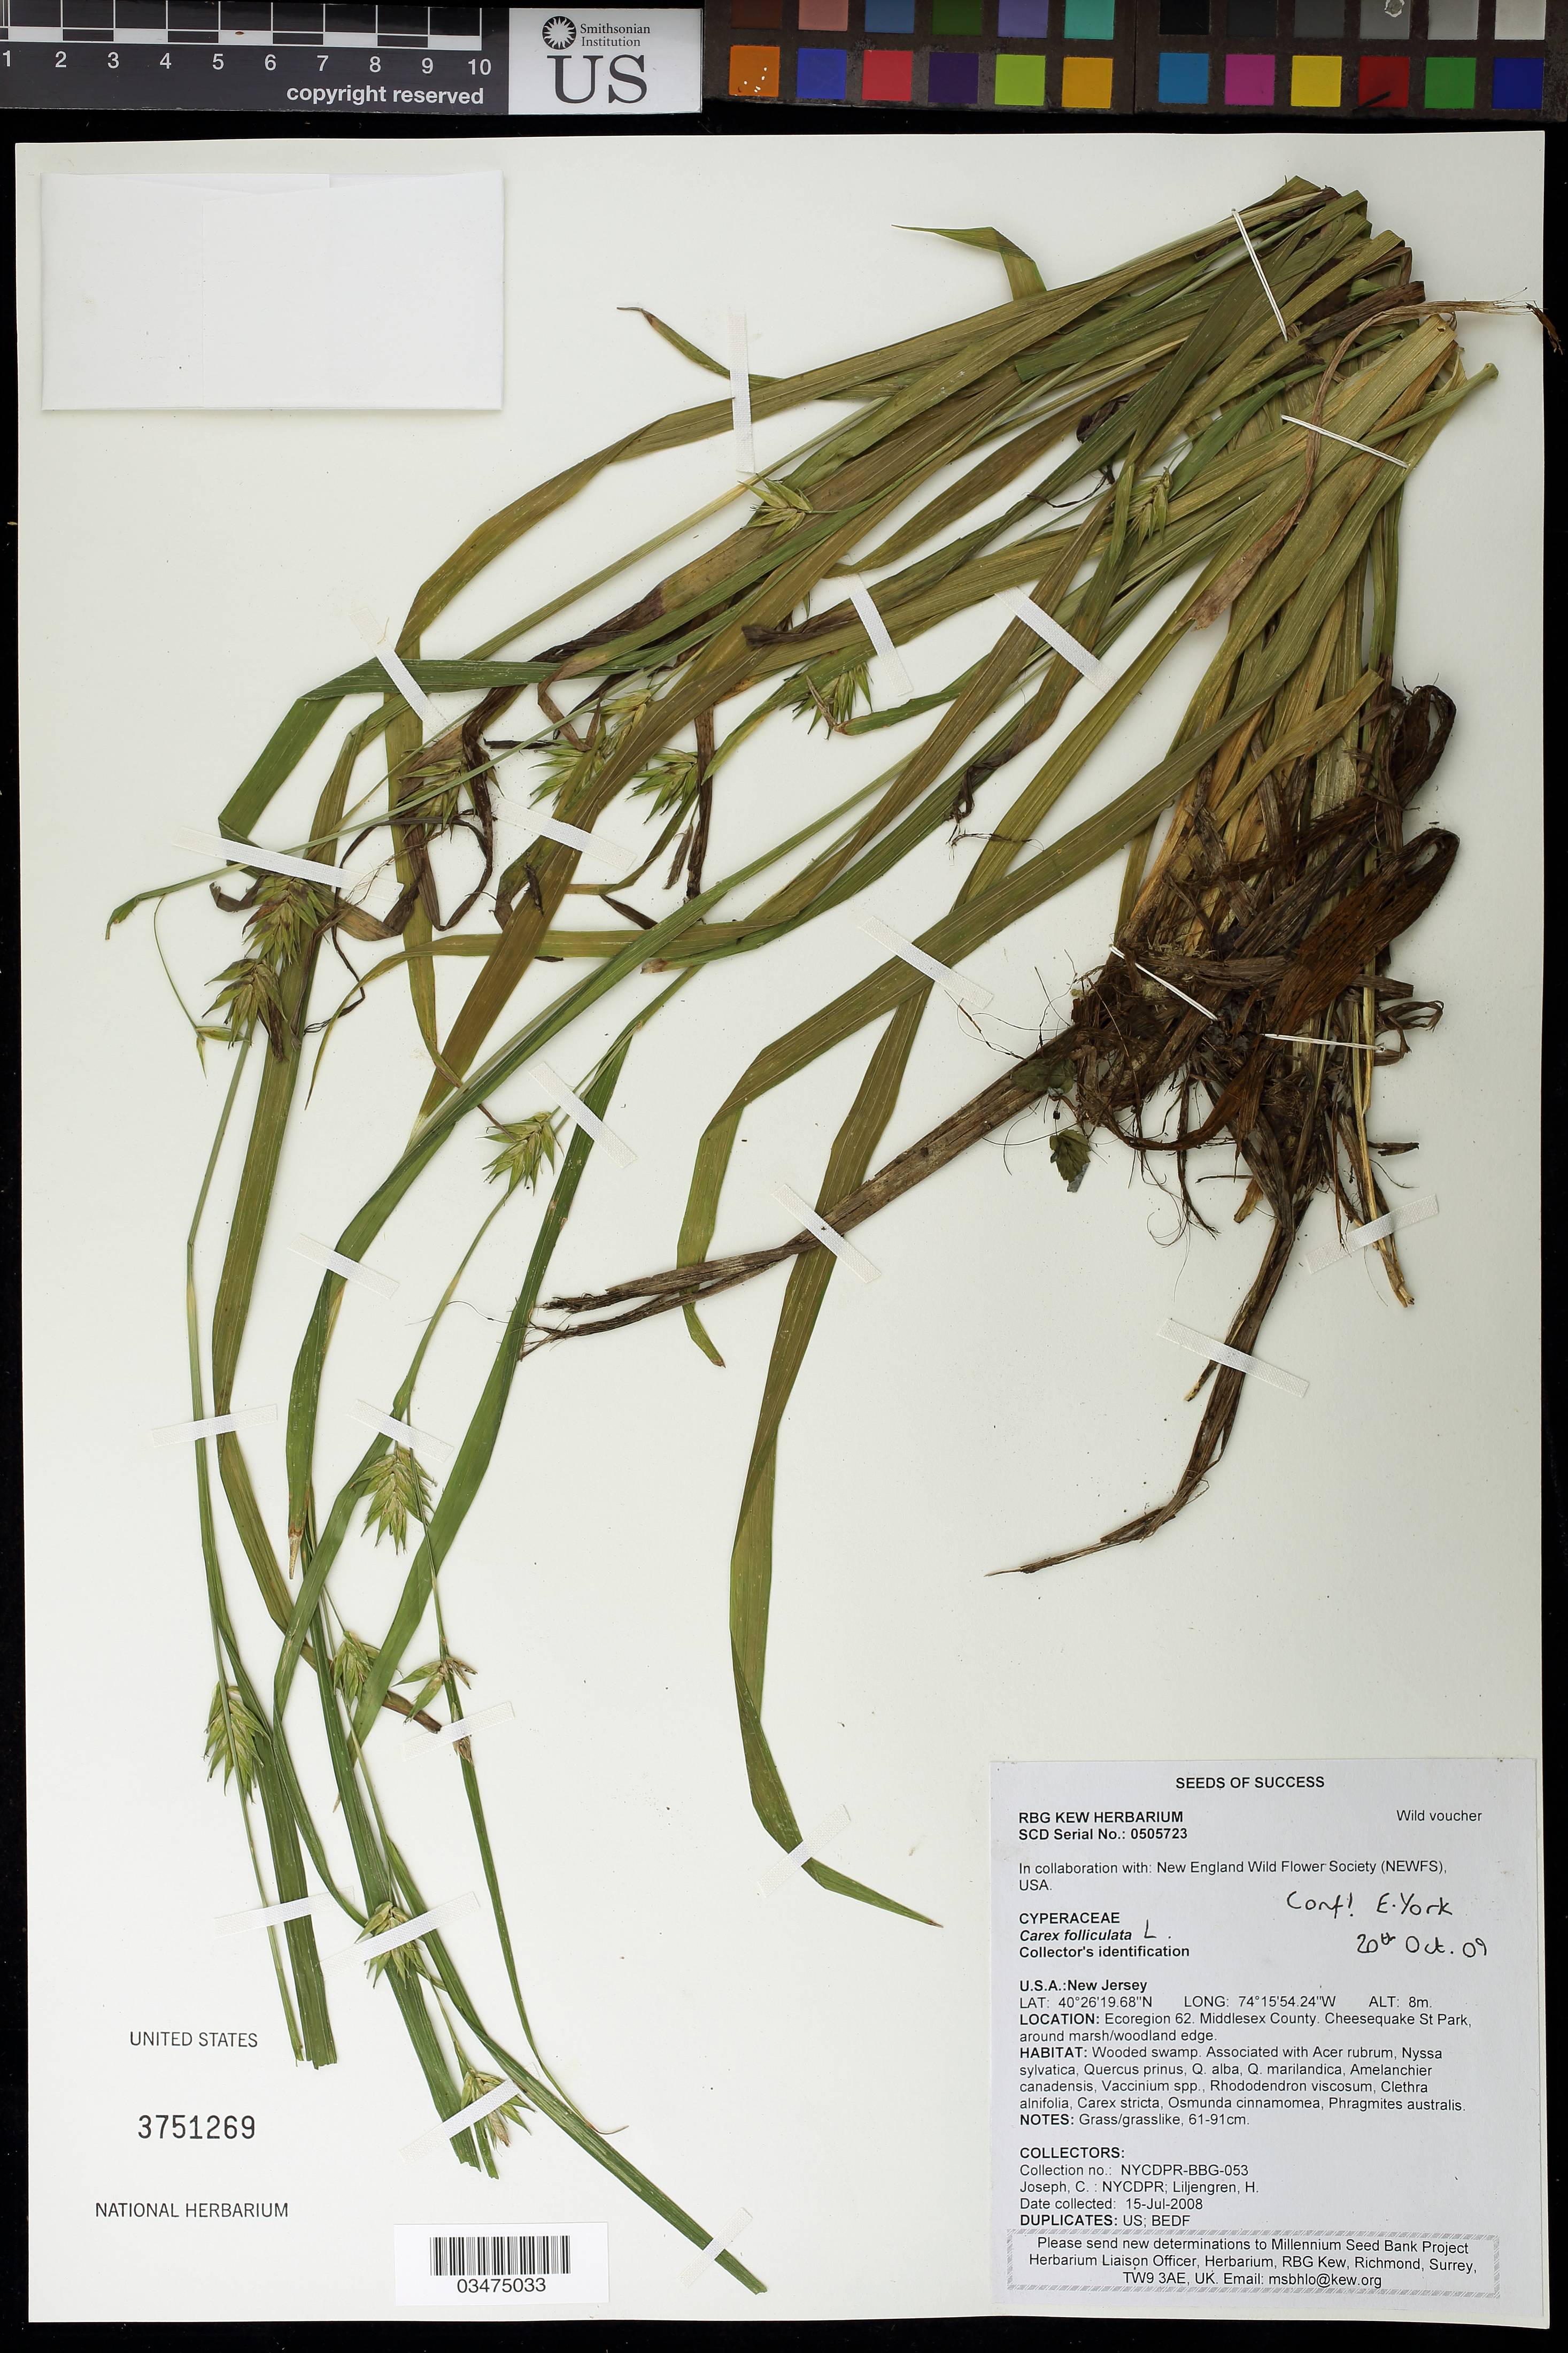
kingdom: Plantae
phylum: Tracheophyta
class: Liliopsida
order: Poales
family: Cyperaceae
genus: Carex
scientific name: Carex folliculata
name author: L.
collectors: C. Joseph & H. Liljengren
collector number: NYCDPR-BBG-053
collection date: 2008-07-15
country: United States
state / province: New Jersey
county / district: Middlesex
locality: Cheesequake St. Park, around marsh/woodland edge.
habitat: Wooded swamp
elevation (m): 8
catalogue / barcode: US 3751269